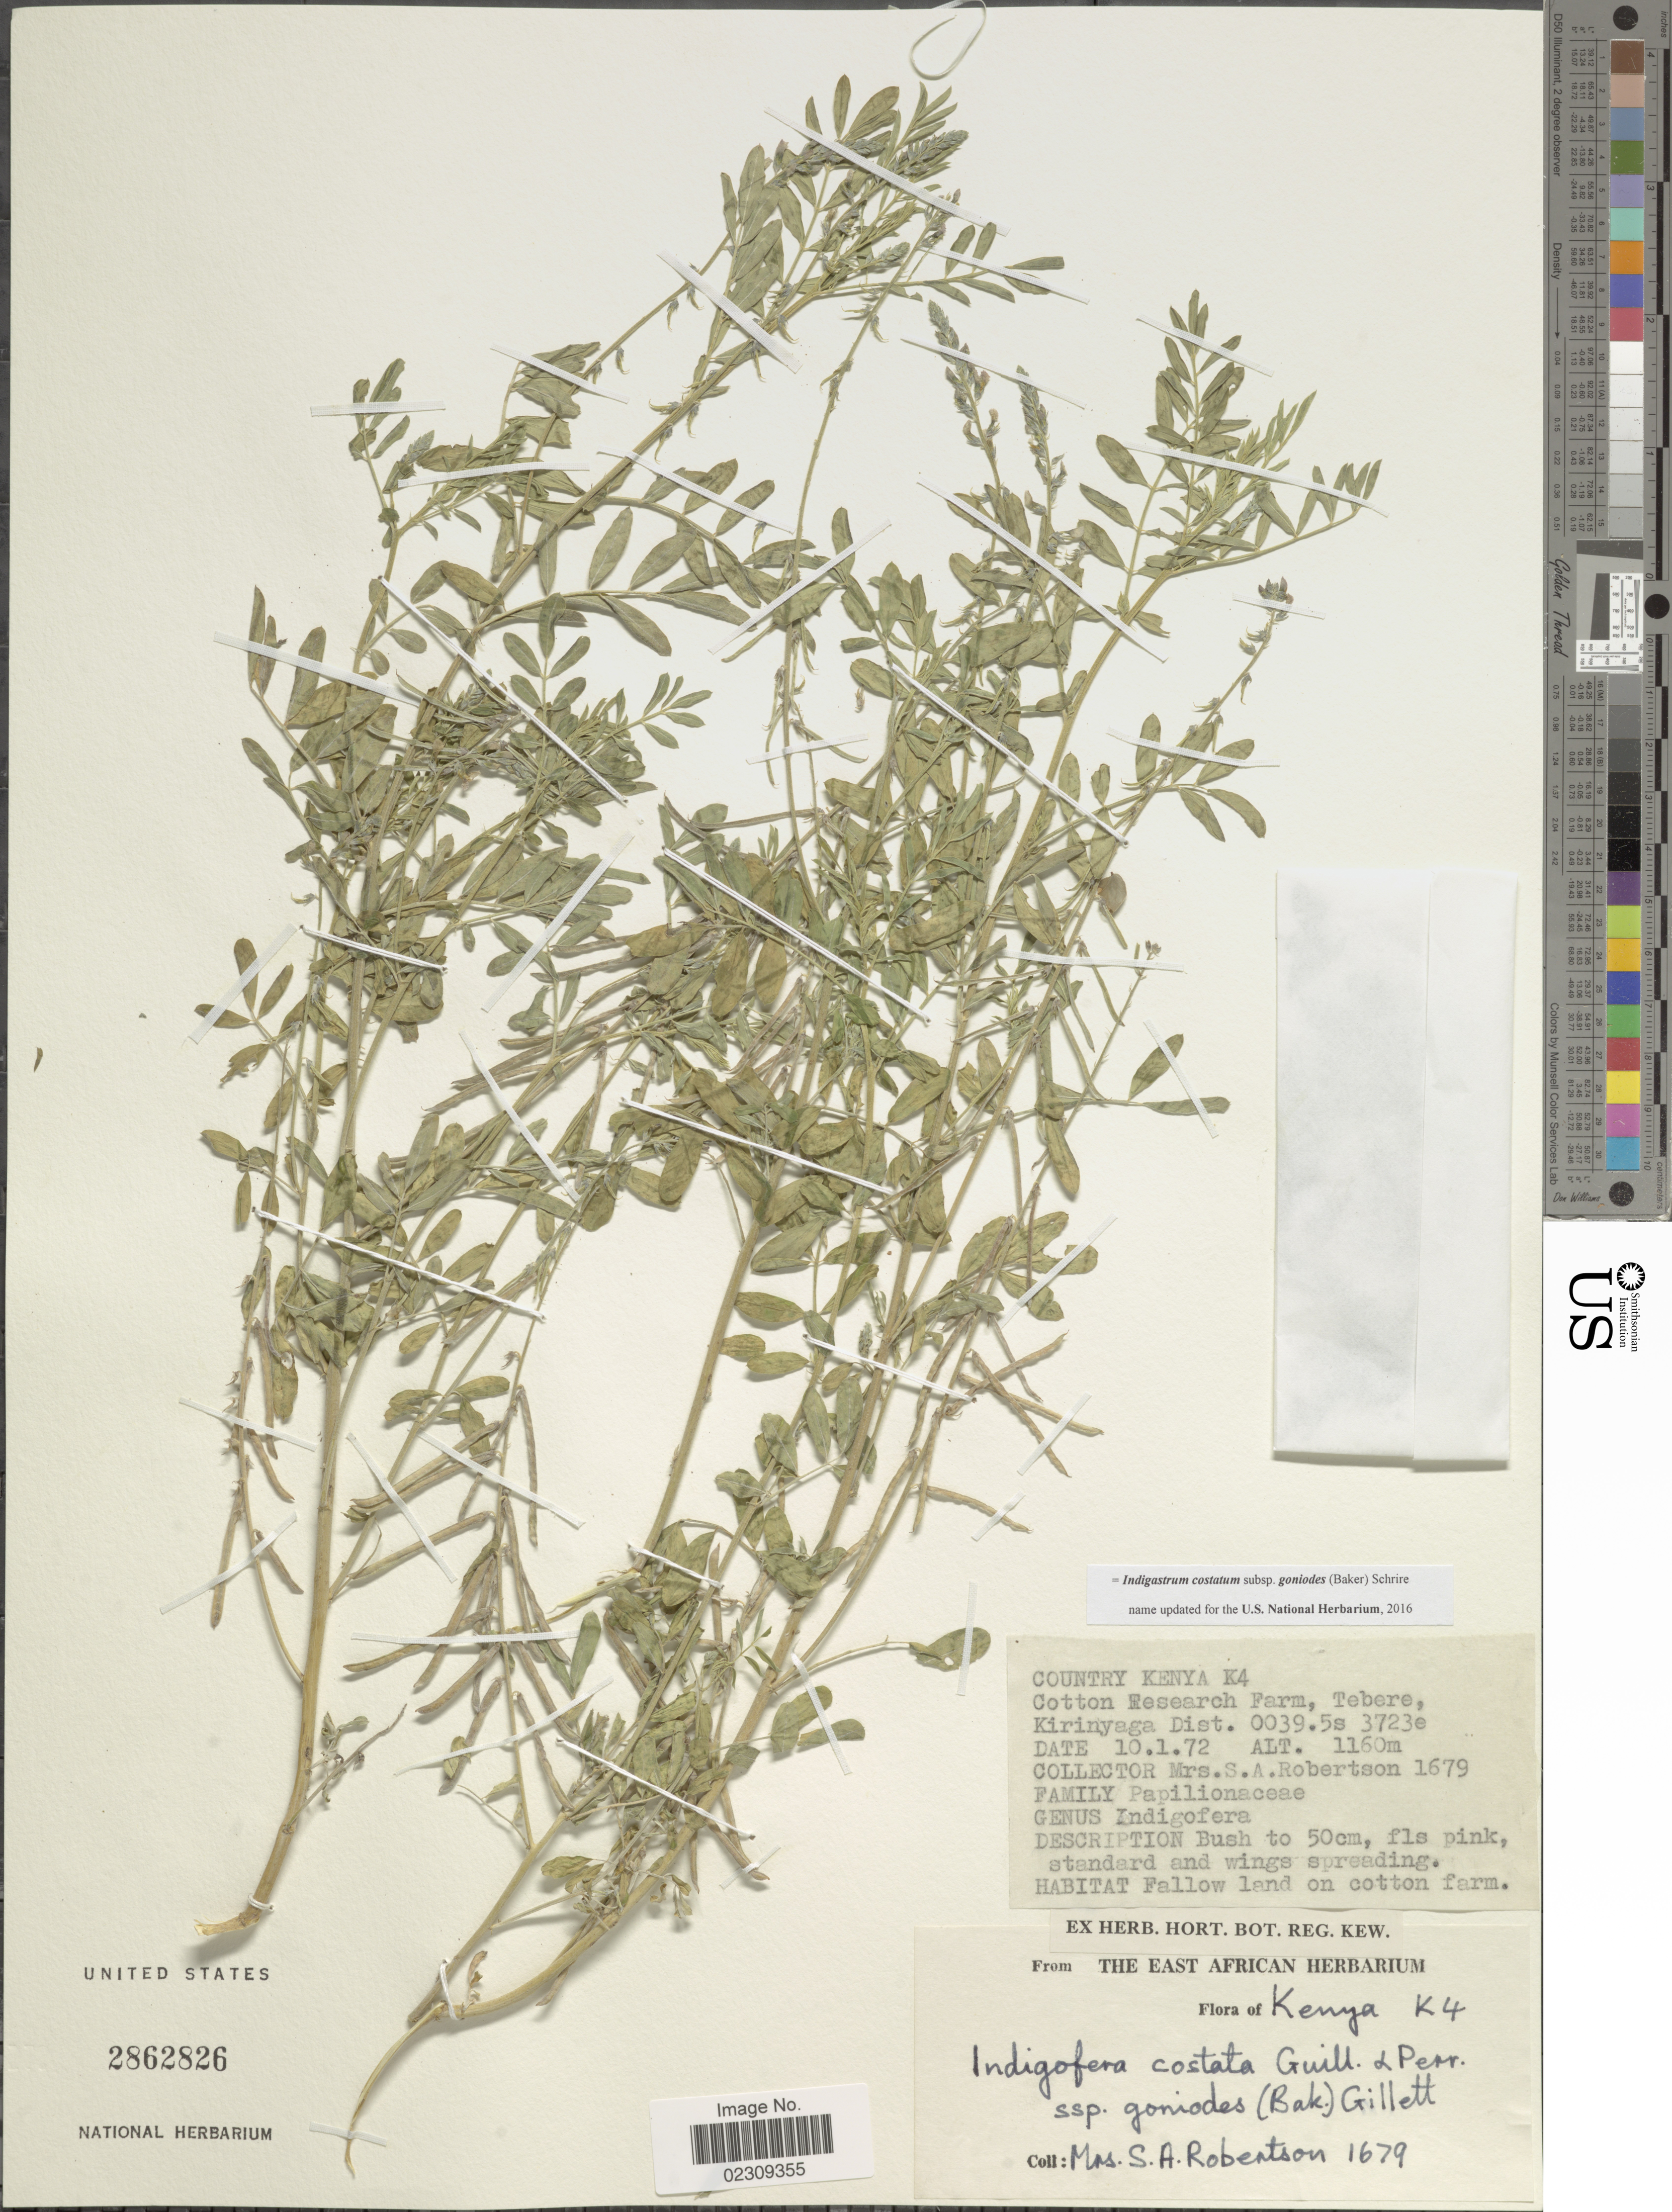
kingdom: Plantae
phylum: Tracheophyta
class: Magnoliopsida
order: Fabales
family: Fabaceae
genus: Indigastrum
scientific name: Indigastrum costatum subsp. goniodes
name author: (Hochst. ex Baker) Schrire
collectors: S. Robertson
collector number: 1679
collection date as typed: Transcribed d/m/y: 10/1/72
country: Kenya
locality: Kenya K4, Cotton Research Farm, Tebere, Kirinyaga Dist.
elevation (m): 1160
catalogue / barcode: US 2862826